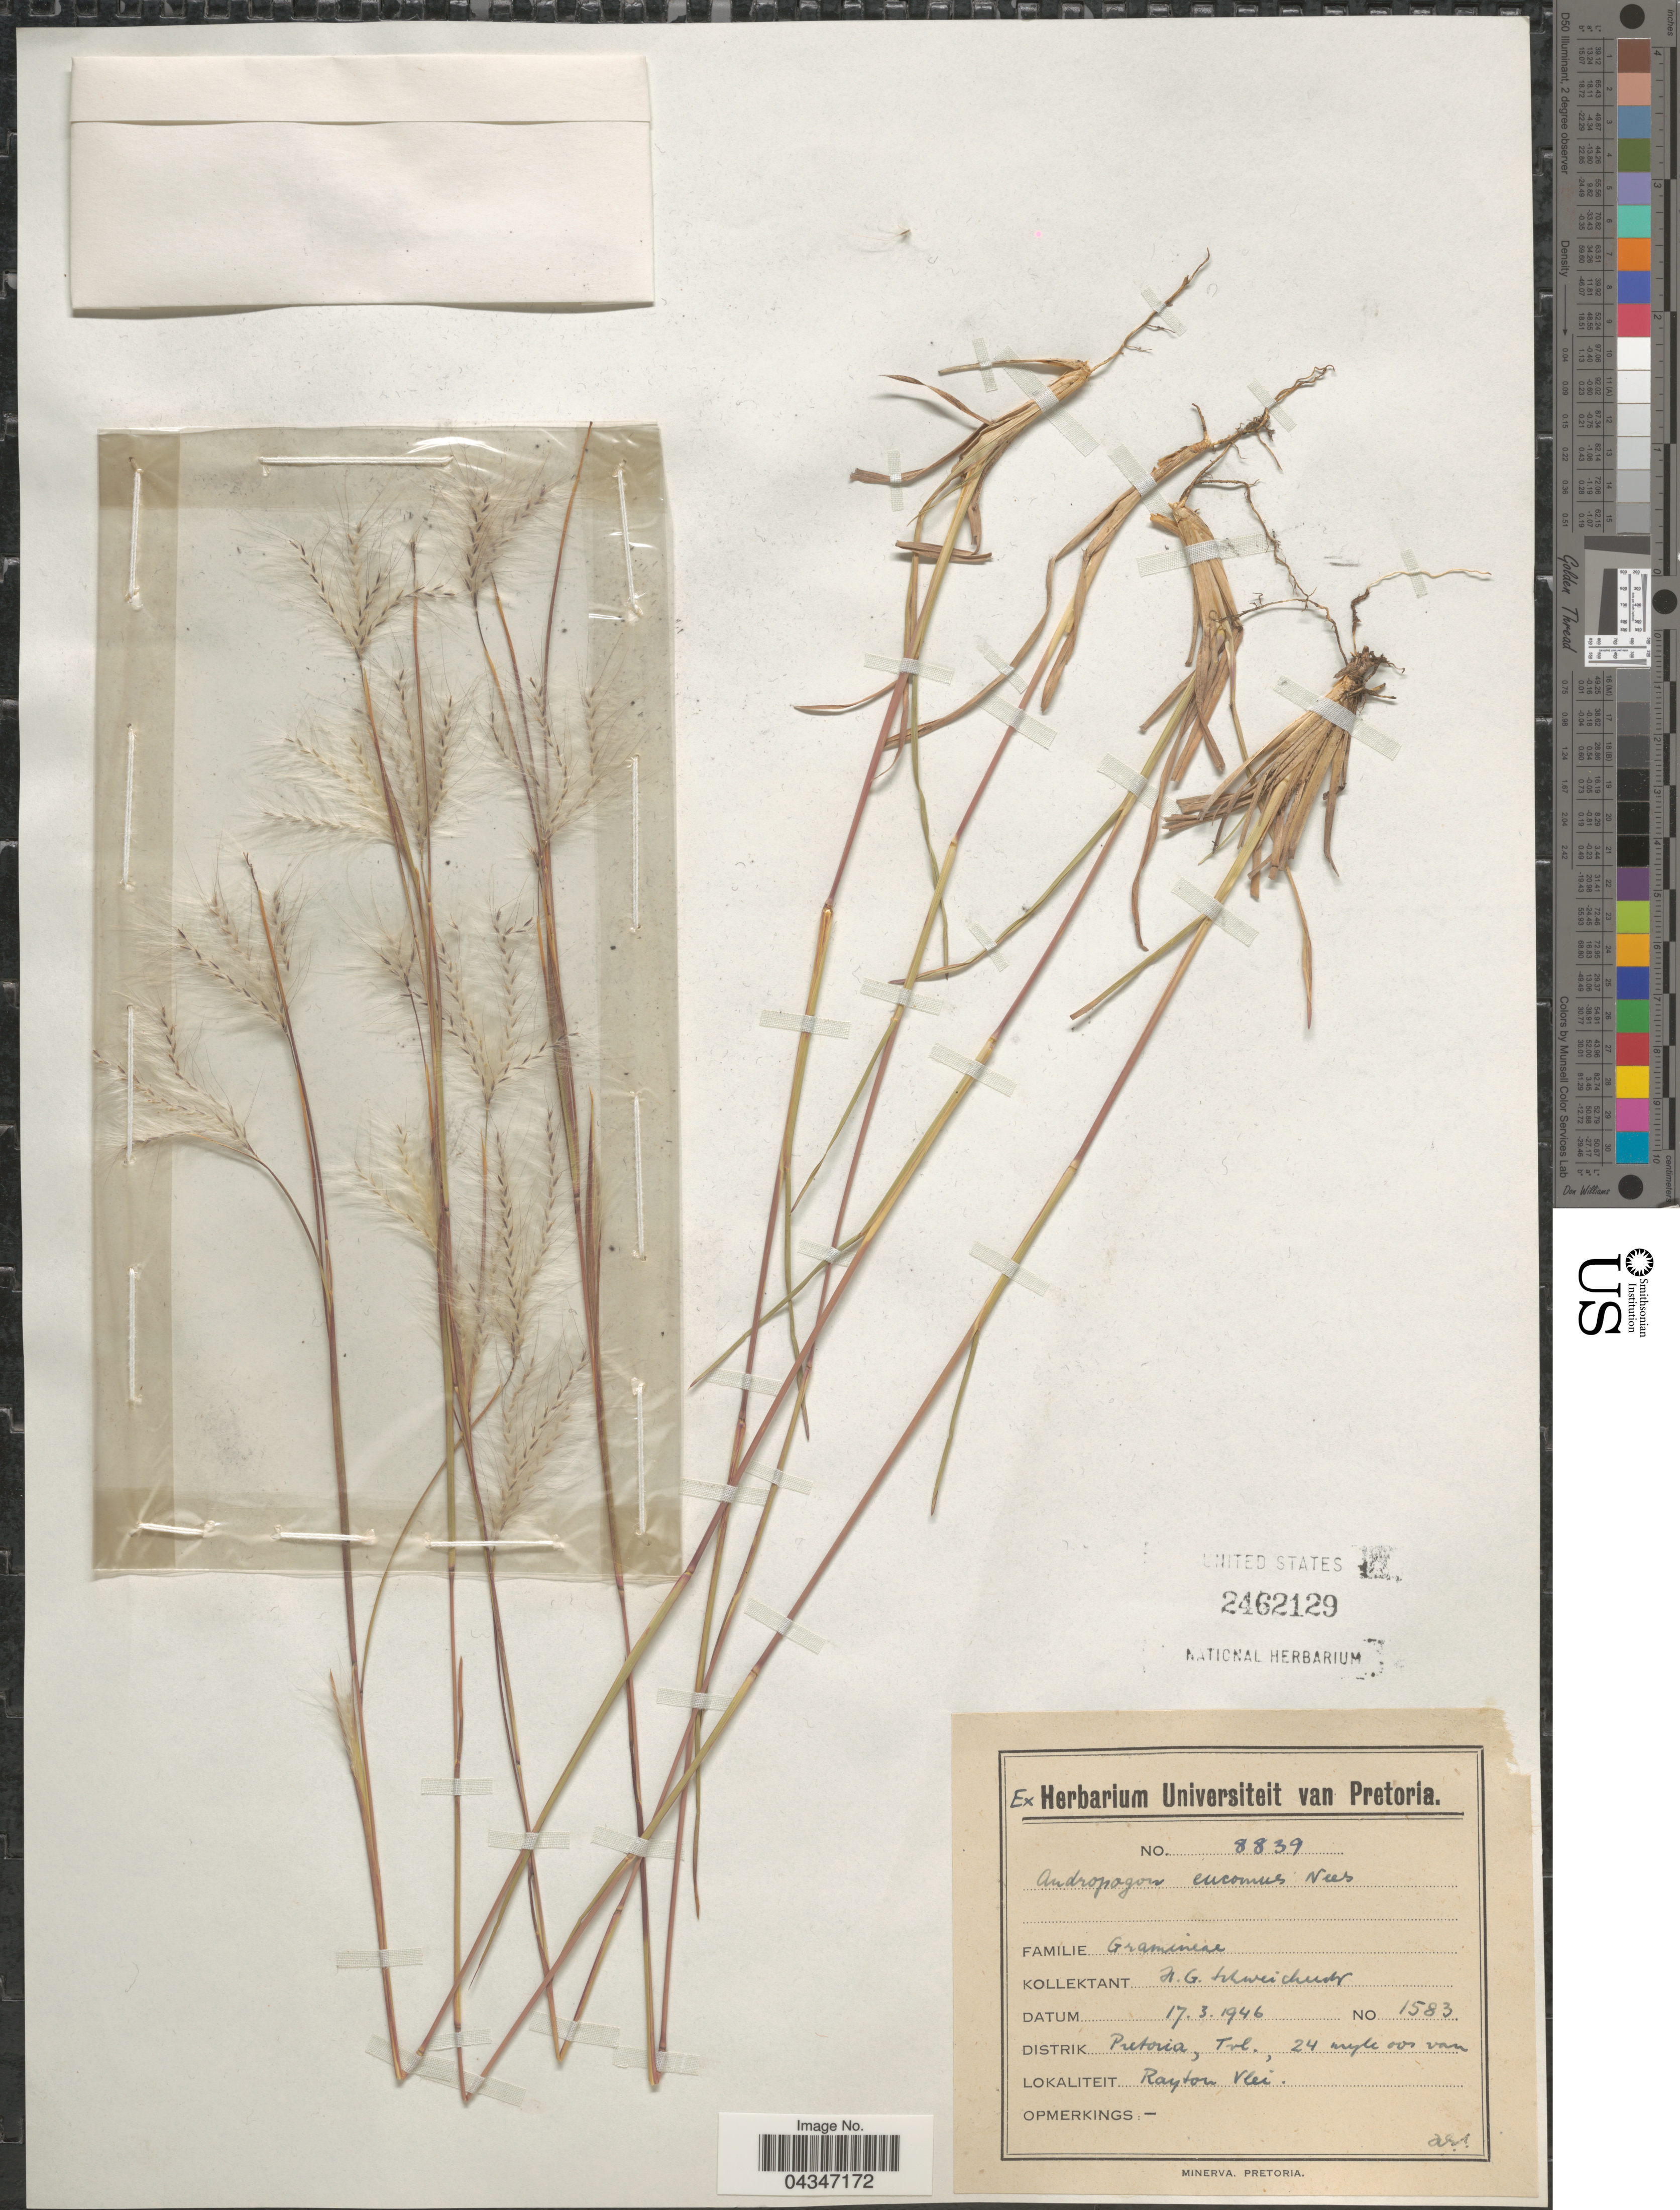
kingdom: Plantae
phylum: Tracheophyta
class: Liliopsida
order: Poales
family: Poaceae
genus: Andropogon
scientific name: Andropogon eucomus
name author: Nees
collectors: H. Schweickerdt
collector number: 1583/8839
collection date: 1946-03-17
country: South Africa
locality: Distrik Pretoria, Tvl., 24 myle oos van Rayton Vlei.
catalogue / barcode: US 2462129